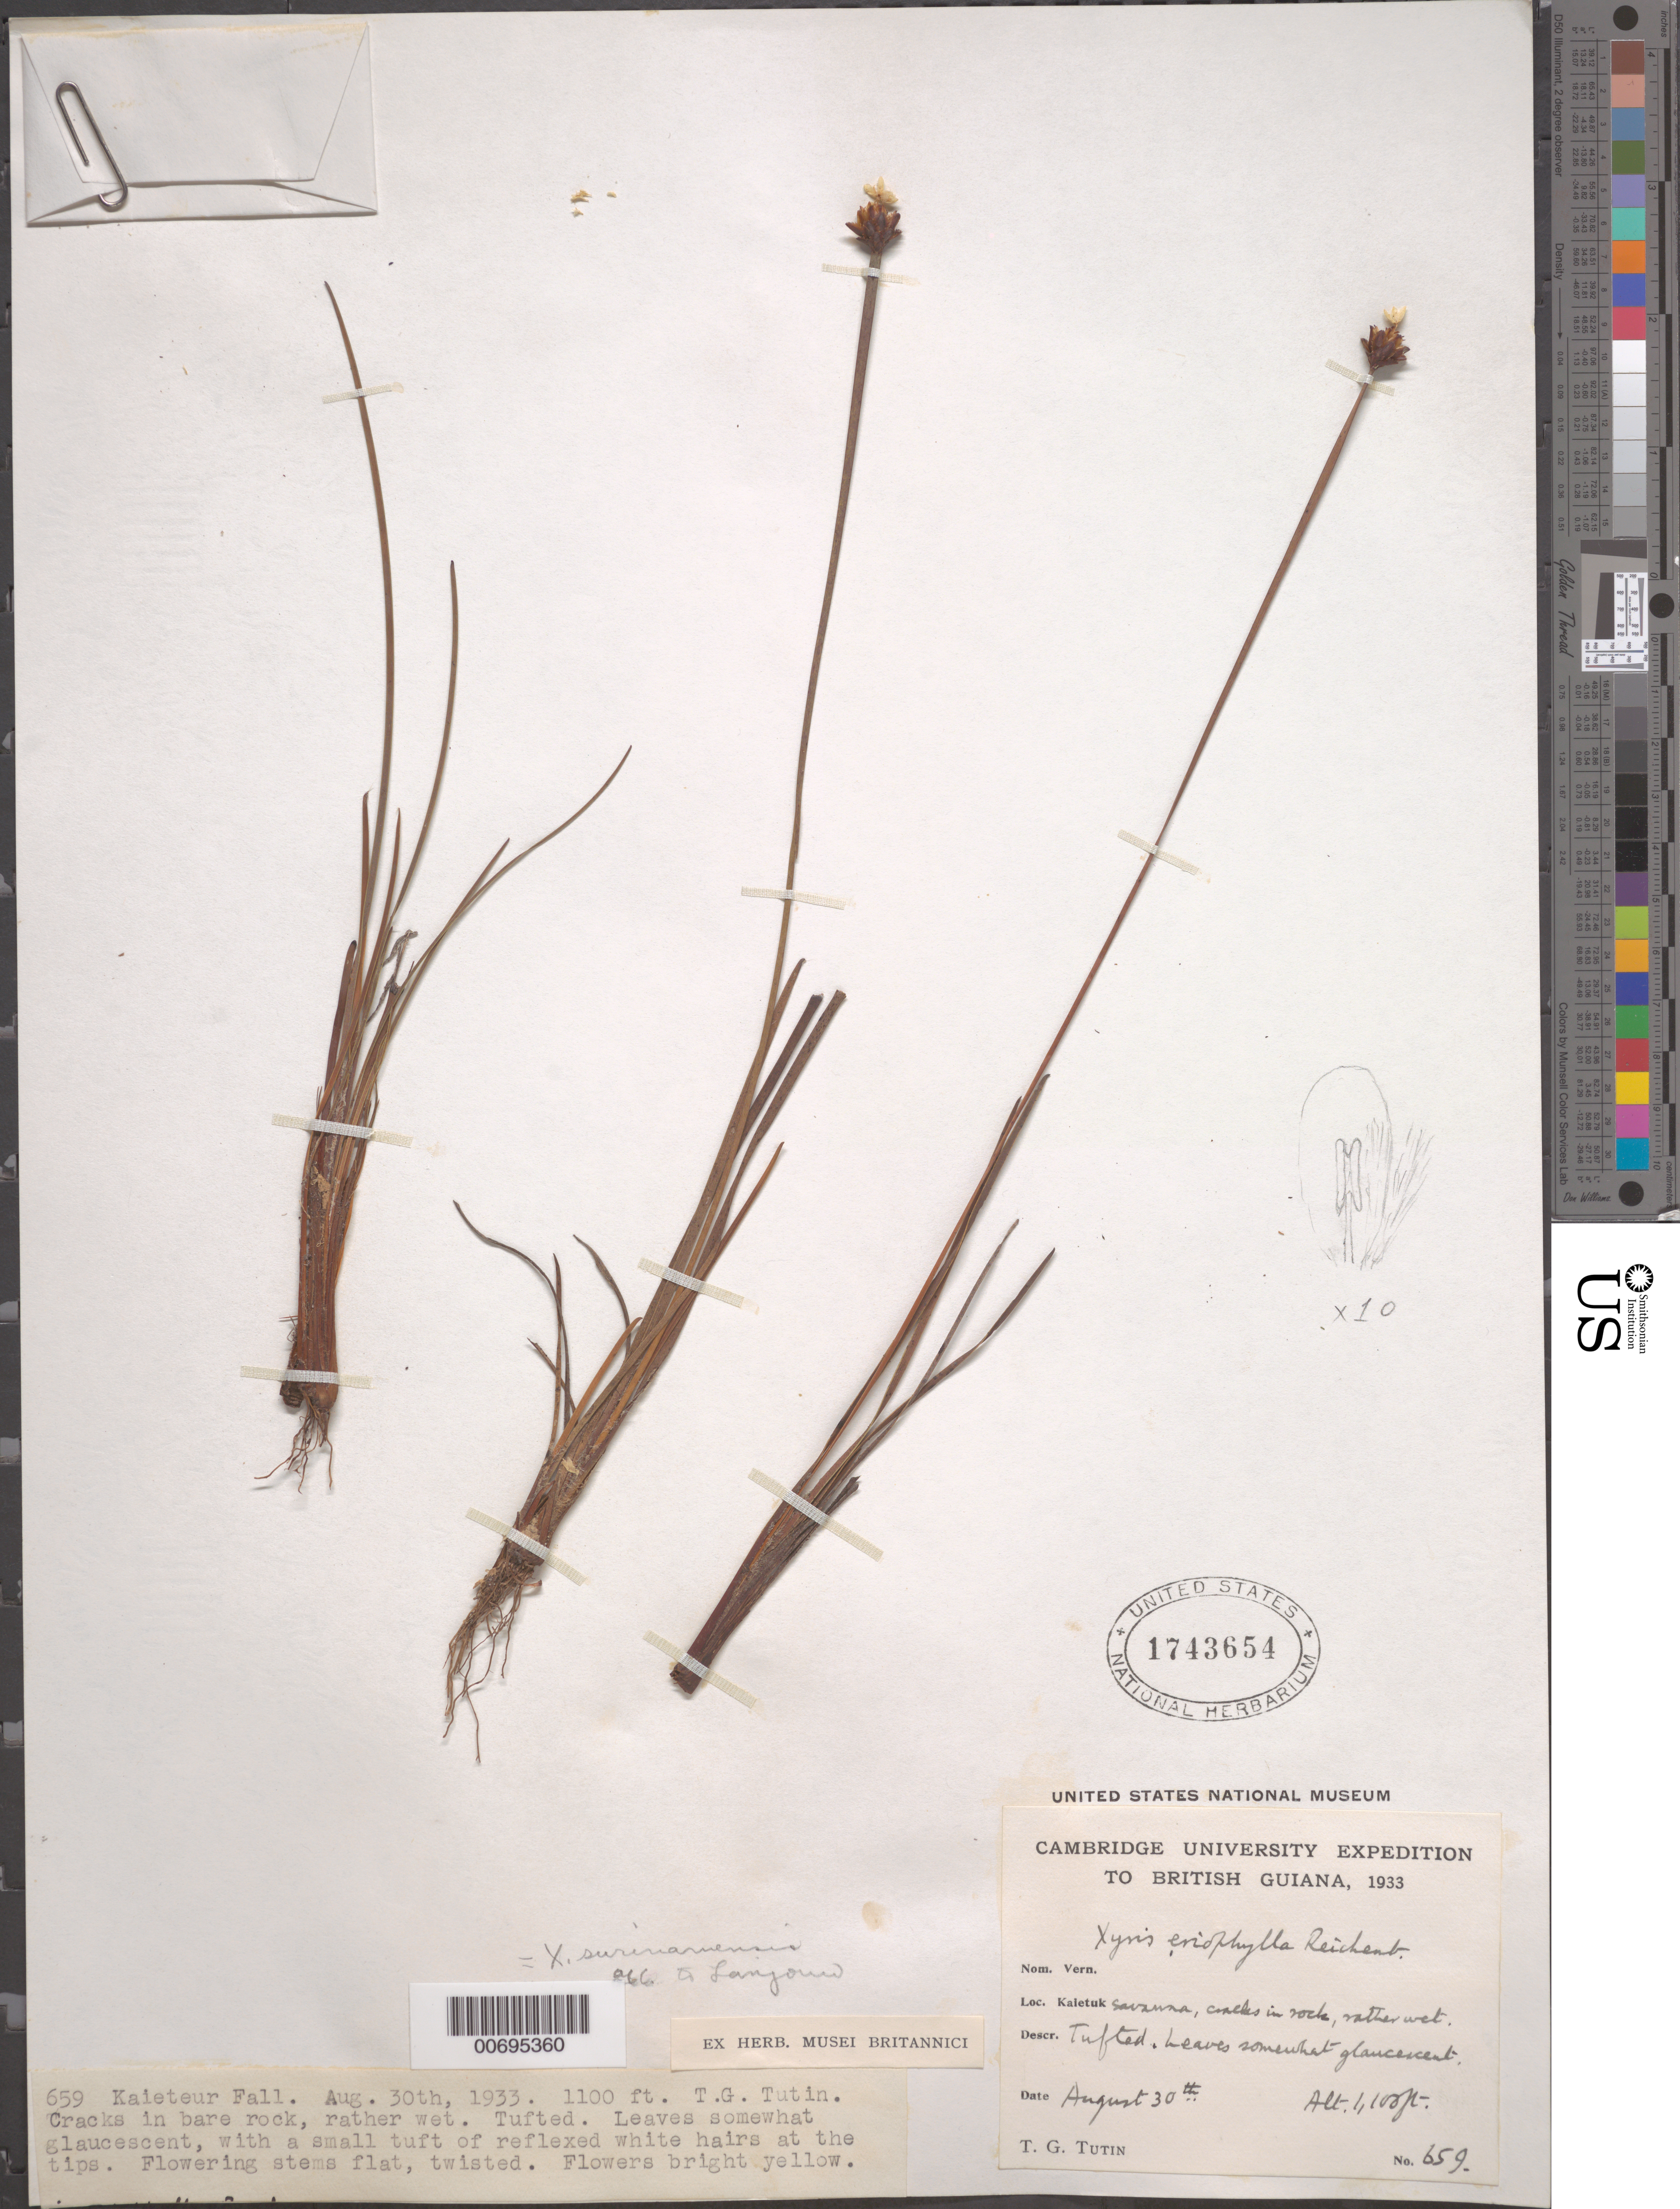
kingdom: Plantae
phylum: Tracheophyta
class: Liliopsida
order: Poales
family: Xyridaceae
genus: Xyris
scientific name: Xyris surinamensis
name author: A. Spreng.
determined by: Lanjouw, J.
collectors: T. G. Tutin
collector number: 659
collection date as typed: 30-Aug-33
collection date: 1933-08-30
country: Guyana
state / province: Potaro-Siparuni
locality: Kaieteur Falls, Potaro R.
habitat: Cracks in bare rock; rather wet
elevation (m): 335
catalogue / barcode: US 1743654